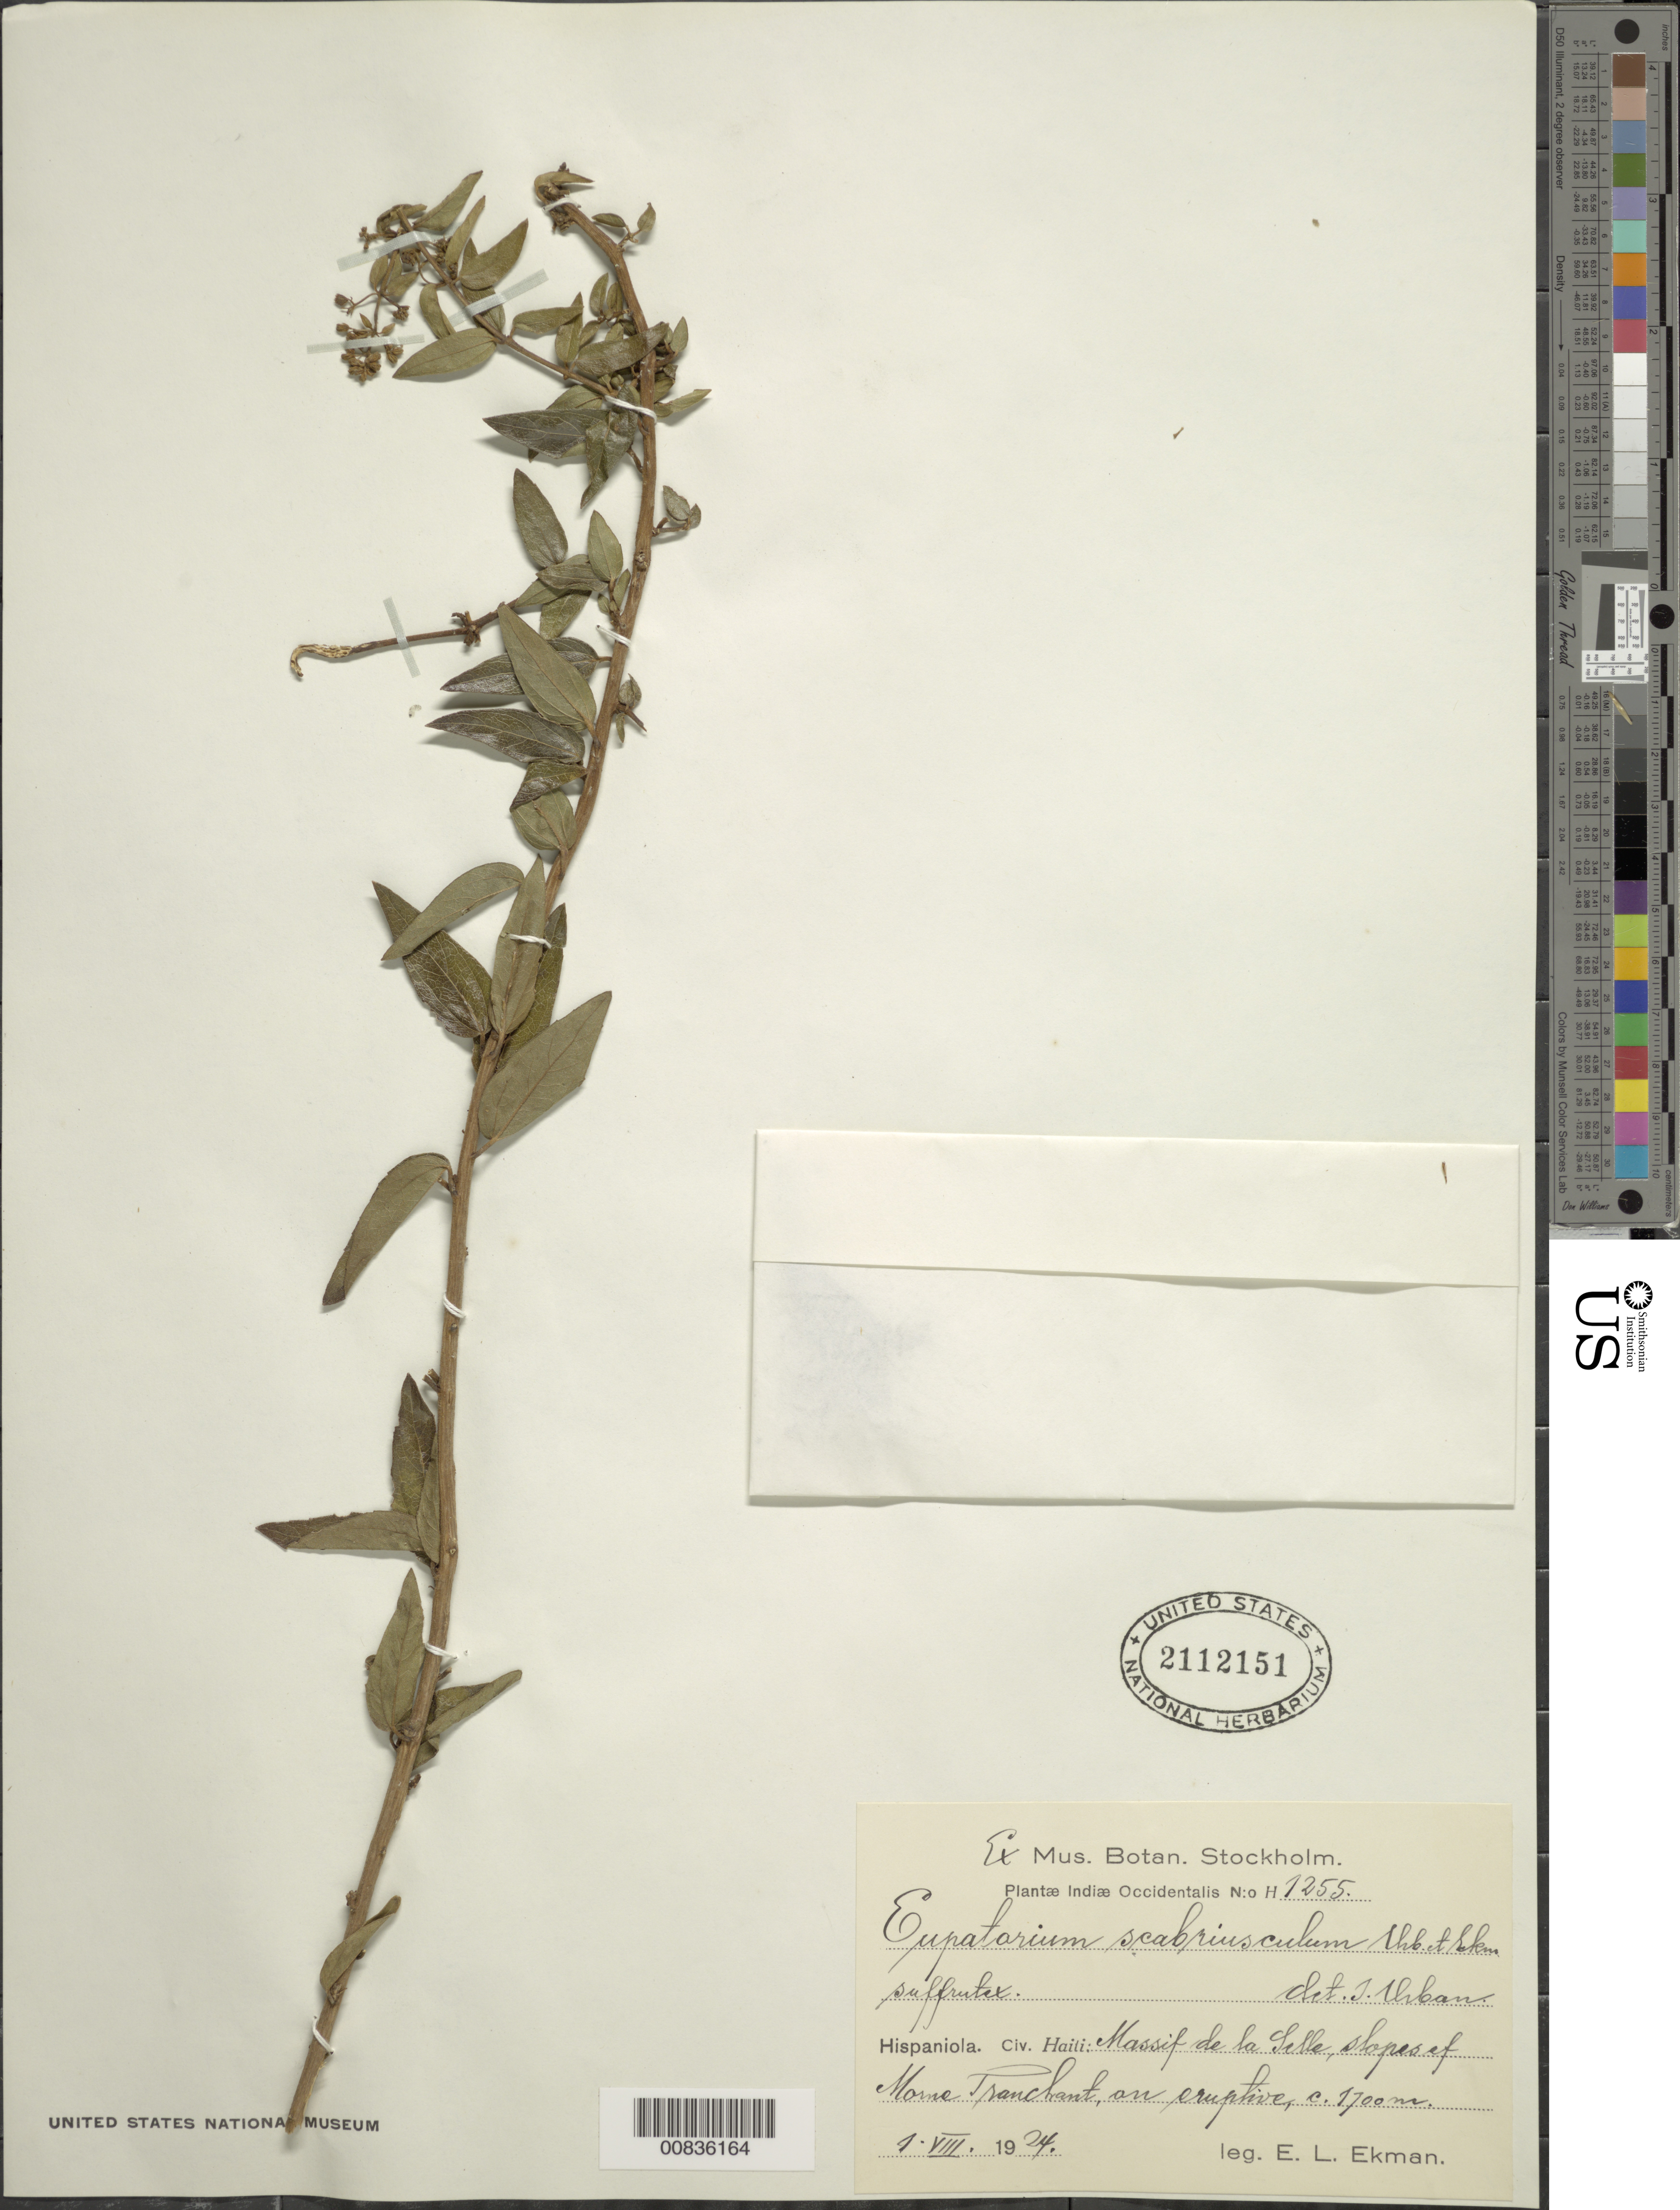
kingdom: Plantae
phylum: Tracheophyta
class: Magnoliopsida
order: Asterales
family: Asteraceae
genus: Koanophyllon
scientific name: Koanophyllon scabriusculum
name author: (Urb. & Ekman) R.M. King & H. Rob.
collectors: E. L. Ekman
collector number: H 1255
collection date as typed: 01 Aug 1924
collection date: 1924-08-01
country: Haiti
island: Hispaniola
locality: Massif de la Selle, slopes of Morne Tranchant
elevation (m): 1100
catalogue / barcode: US 2112151